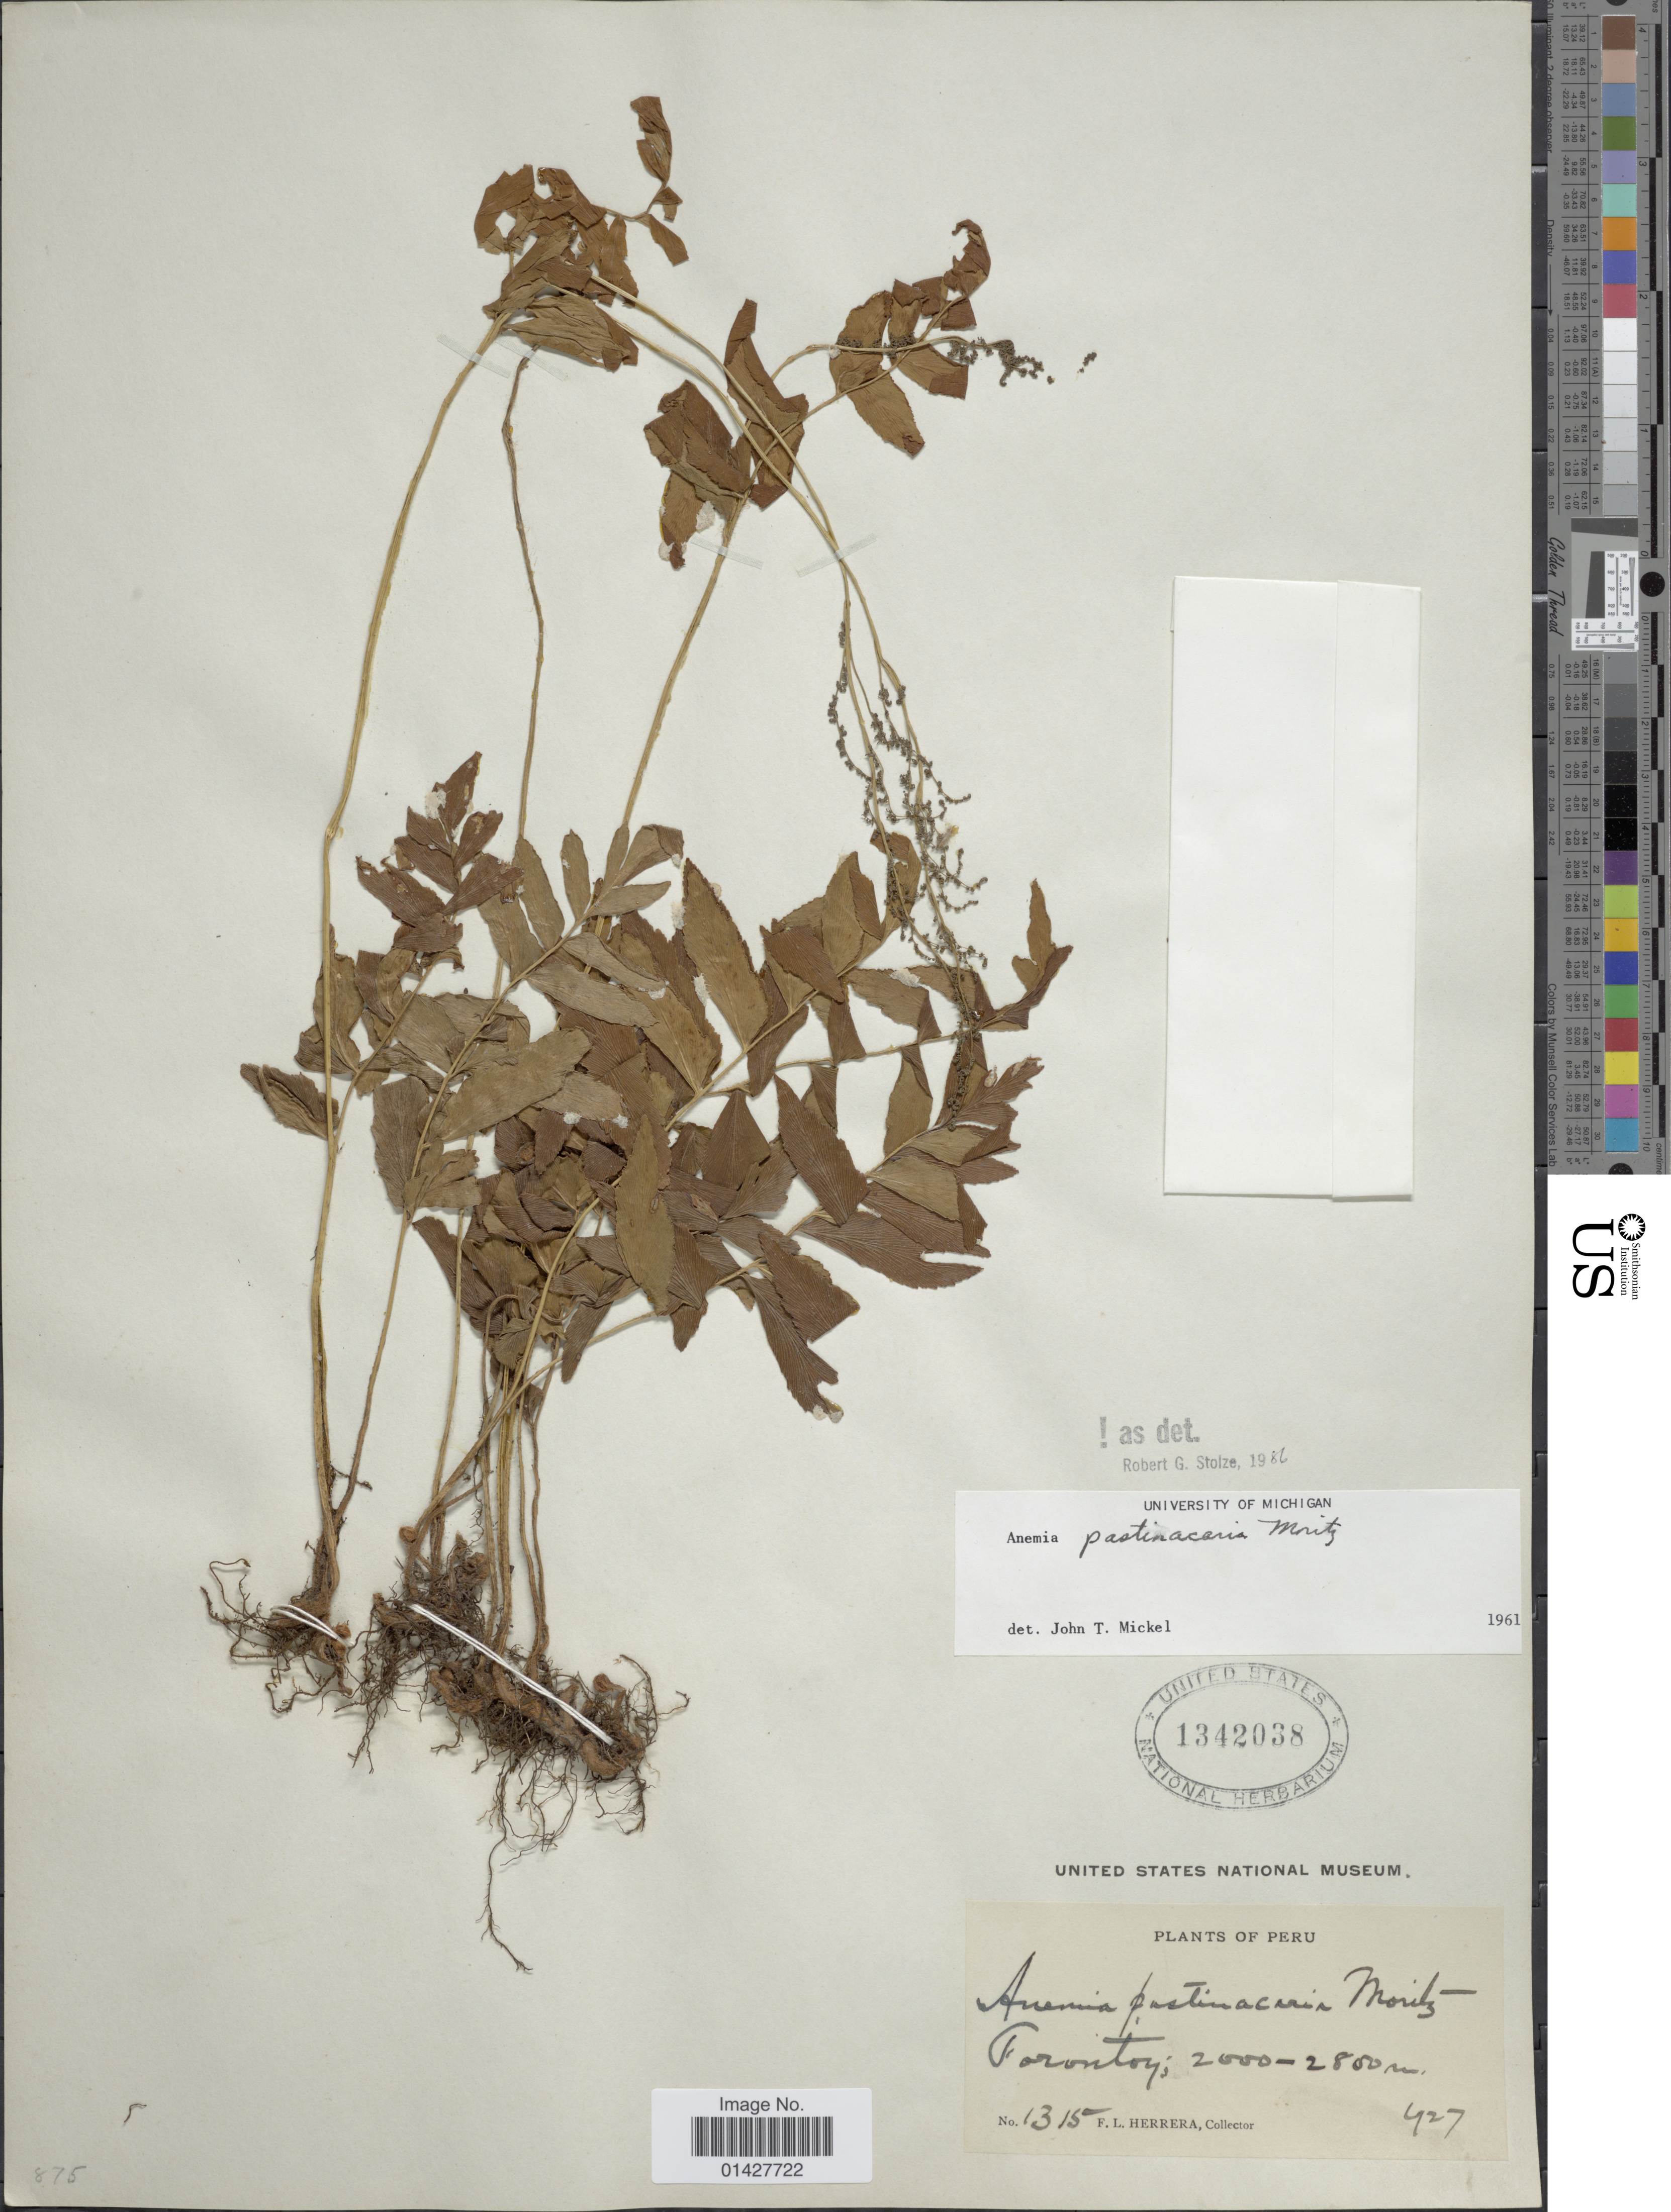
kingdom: Plantae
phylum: Tracheophyta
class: Polypodiopsida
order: Schizaeales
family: Anemiaceae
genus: Anemia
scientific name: Anemia pastinacaria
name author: Moritz ex Prantl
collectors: F. L. Herrera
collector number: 1315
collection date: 1927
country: Peru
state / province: Cusco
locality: Torontoy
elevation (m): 2000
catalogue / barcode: US 1342038